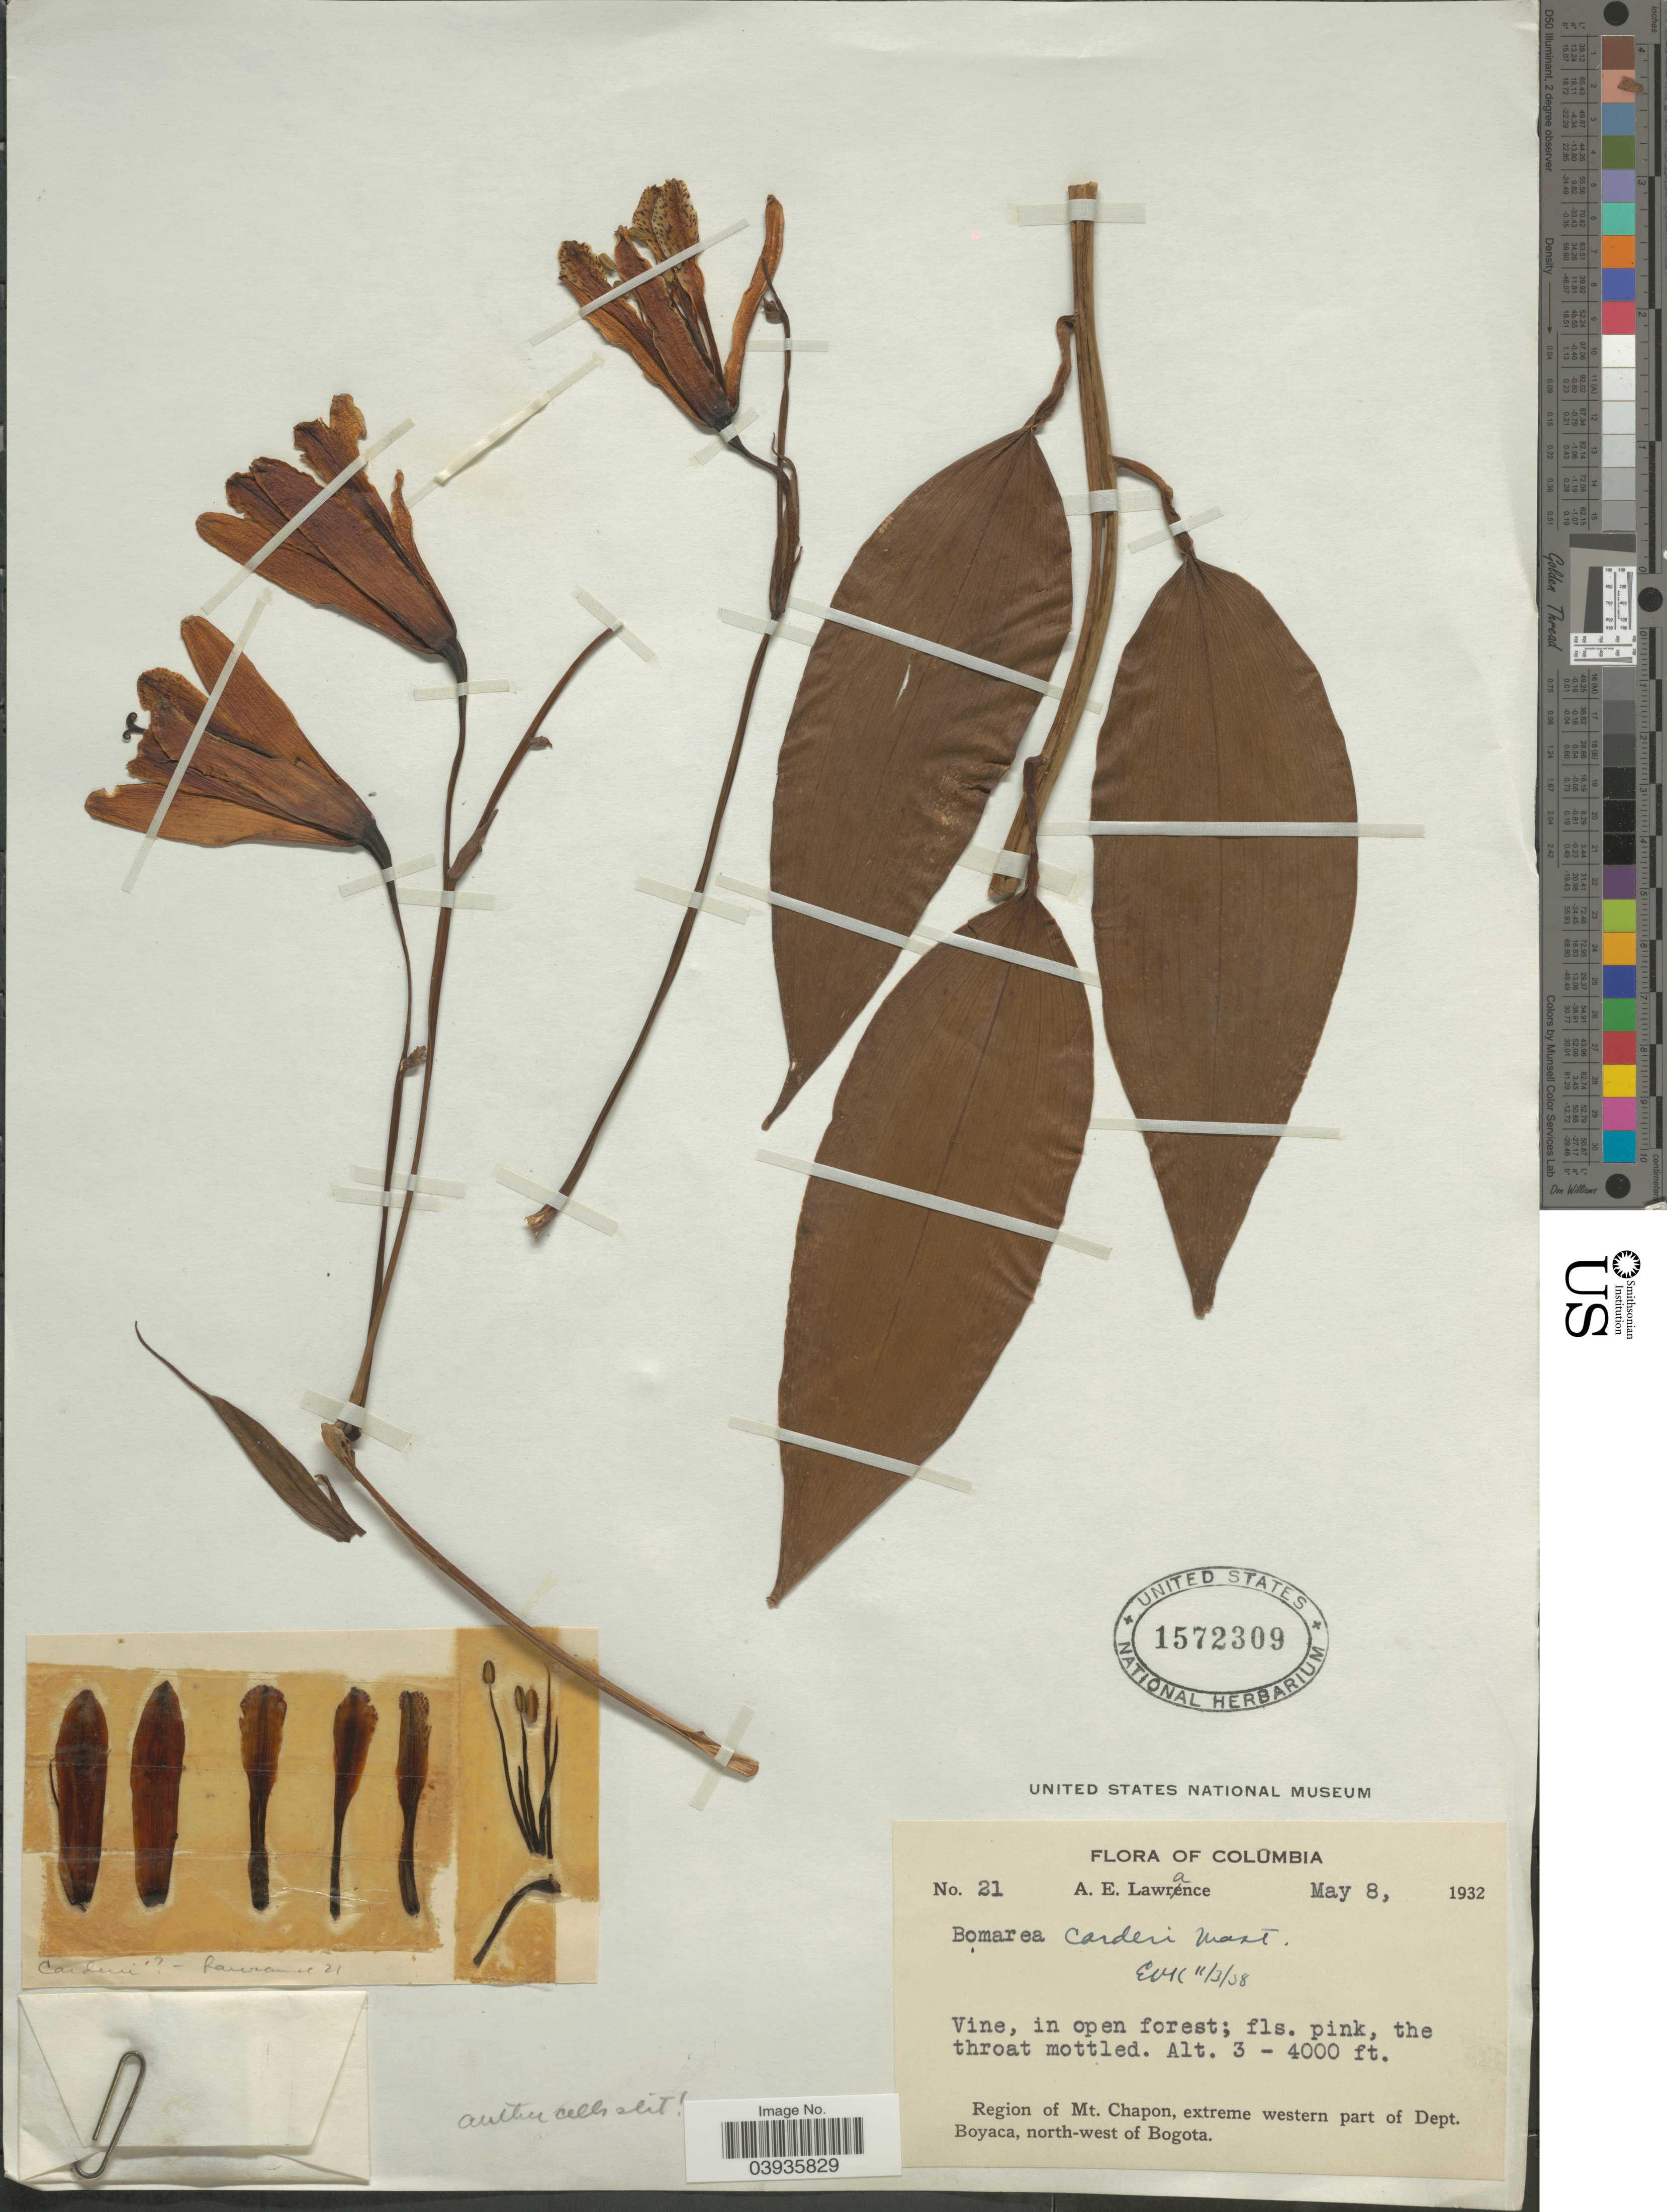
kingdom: Plantae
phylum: Tracheophyta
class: Liliopsida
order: Liliales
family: Alstroemeriaceae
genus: Bomarea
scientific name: Bomarea carderi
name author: Mast.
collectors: A. Lawrance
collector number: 21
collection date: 1932-05-08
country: Colombia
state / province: Boyacá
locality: Region of Mt. Chapon, extreme western part of Dept. Boyaca, north-west of Bogota.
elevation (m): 914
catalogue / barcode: US 1572309